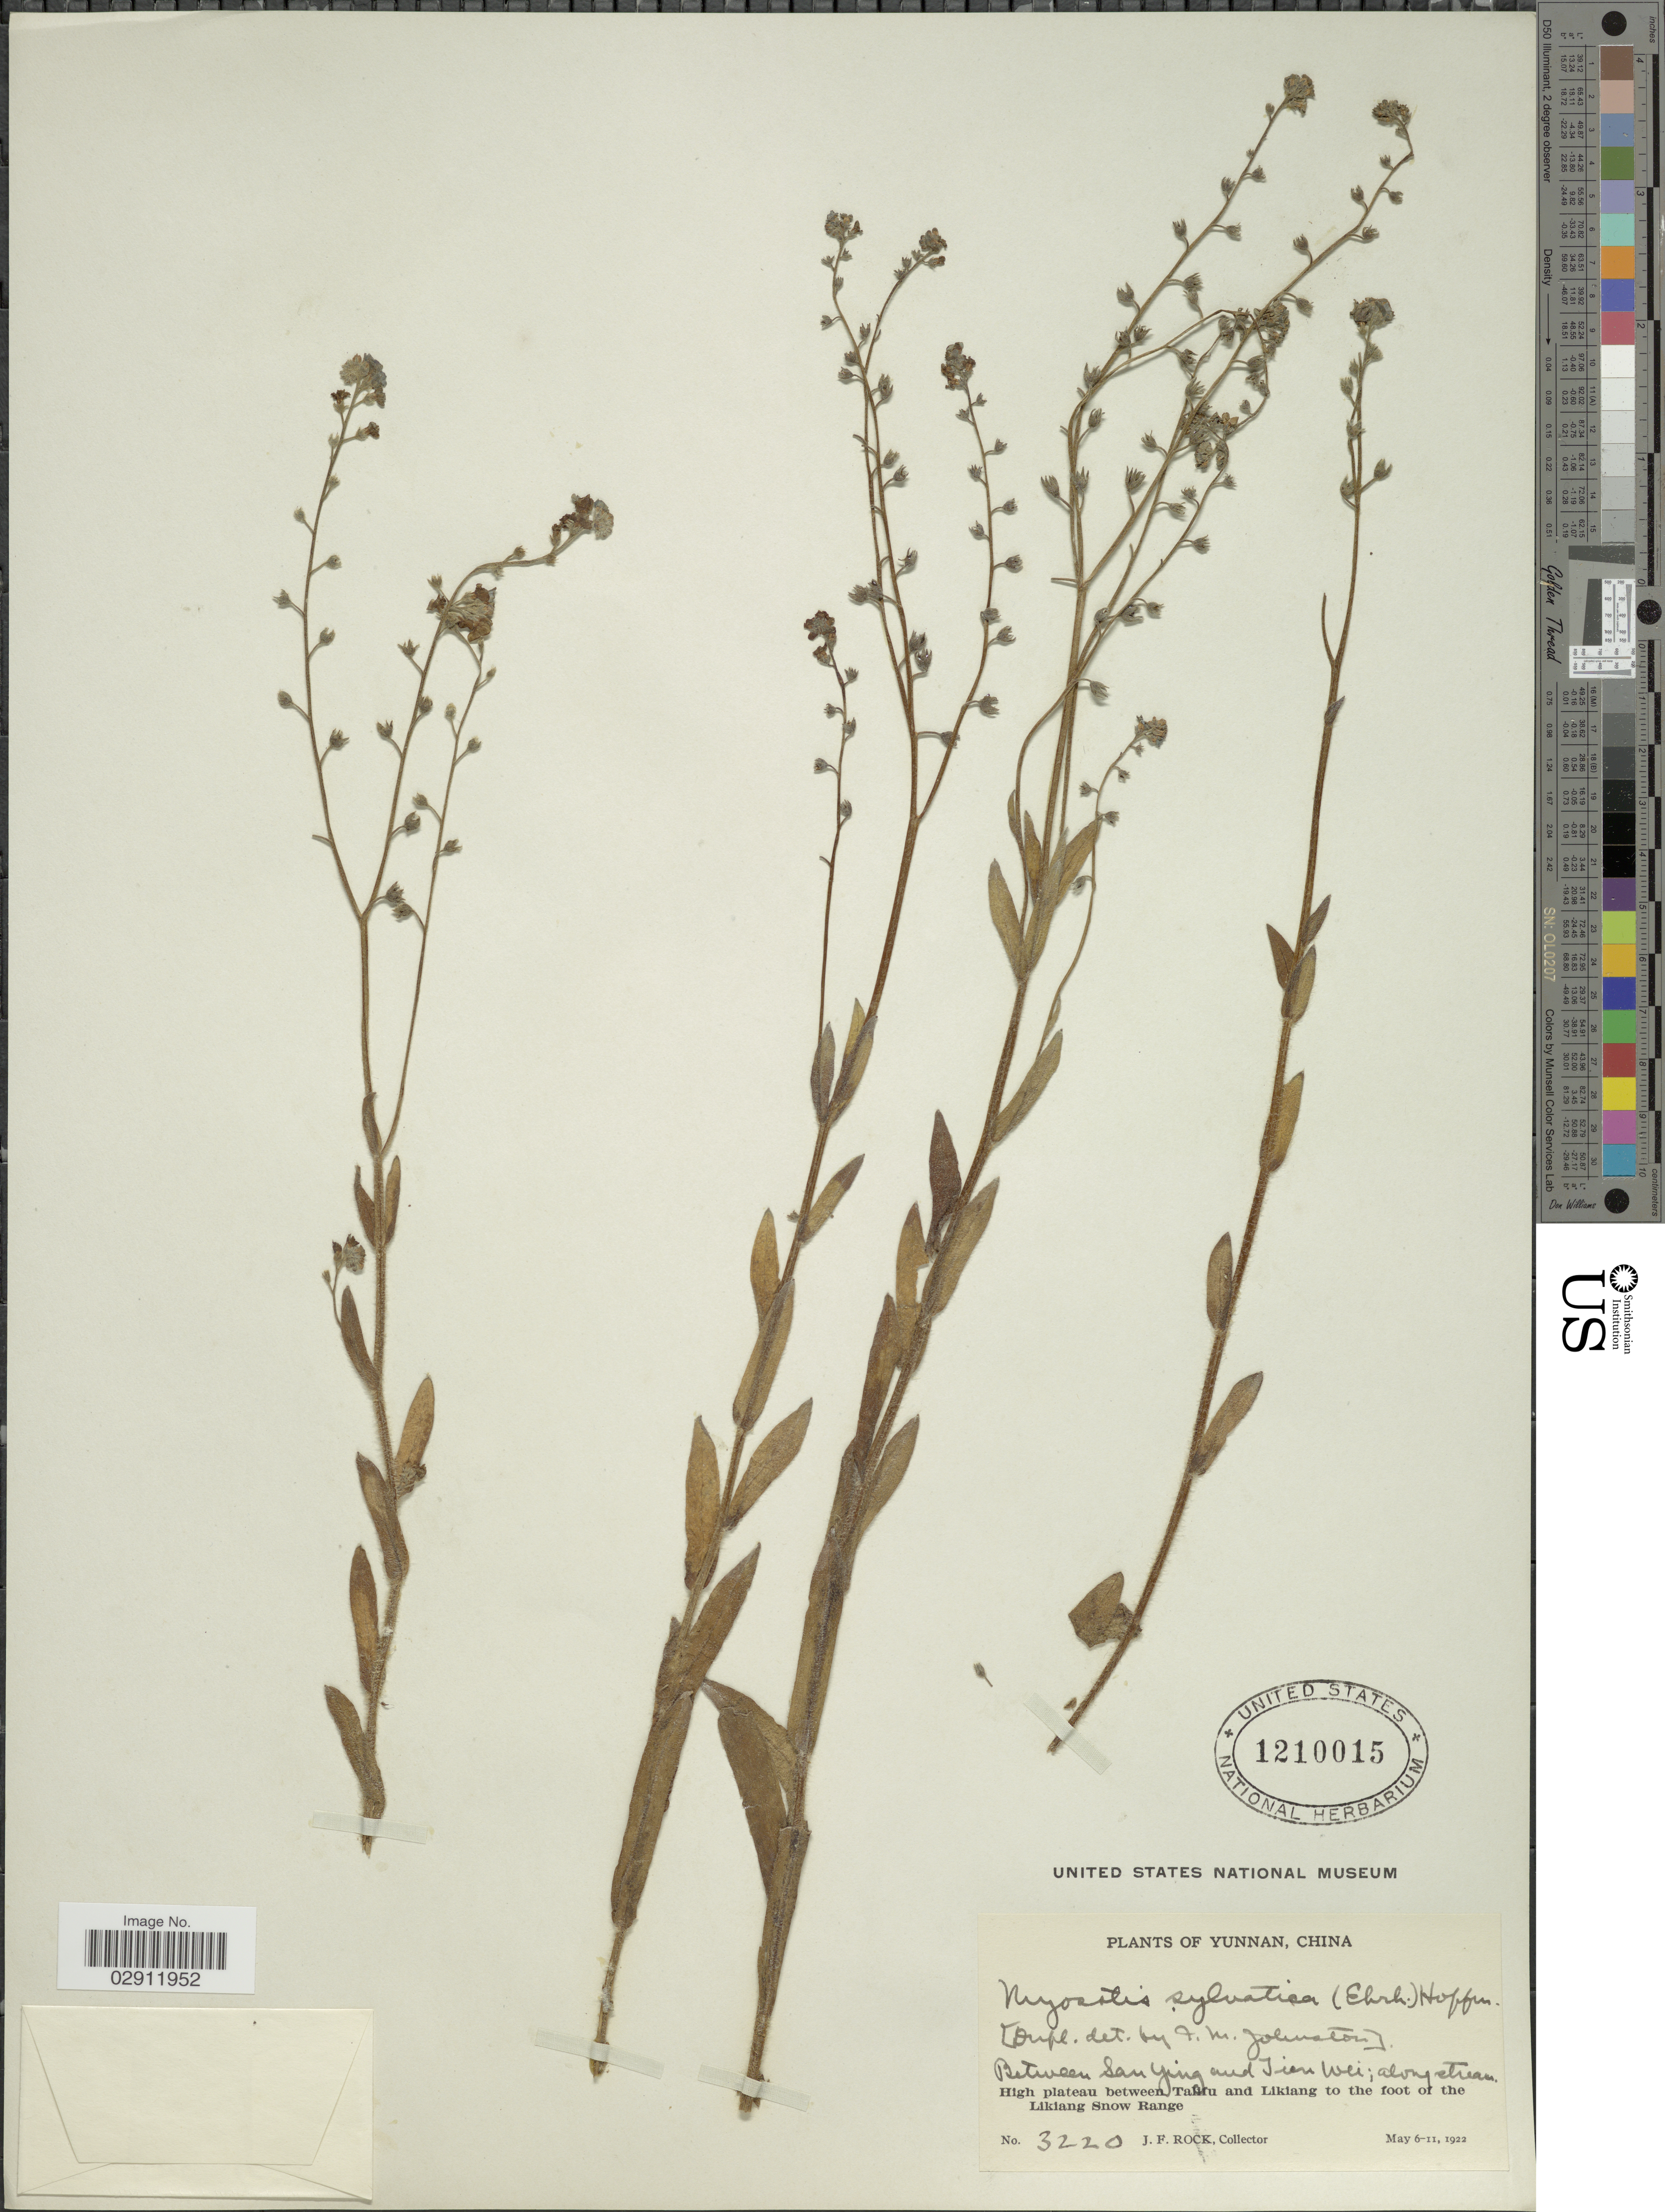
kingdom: Plantae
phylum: Tracheophyta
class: Magnoliopsida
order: Boraginales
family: Boraginaceae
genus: Myosotis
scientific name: Myosotis sylvatica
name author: Ehrh. ex Hoffm.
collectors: J. Rock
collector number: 3220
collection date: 1922-05-06/1922-05-11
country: China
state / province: Yunnan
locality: Between San Ying and Tien Wei; along stream. High plateau between Talifu and Likiang to the foot of the Likiang Snow Range.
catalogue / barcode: US 1210015